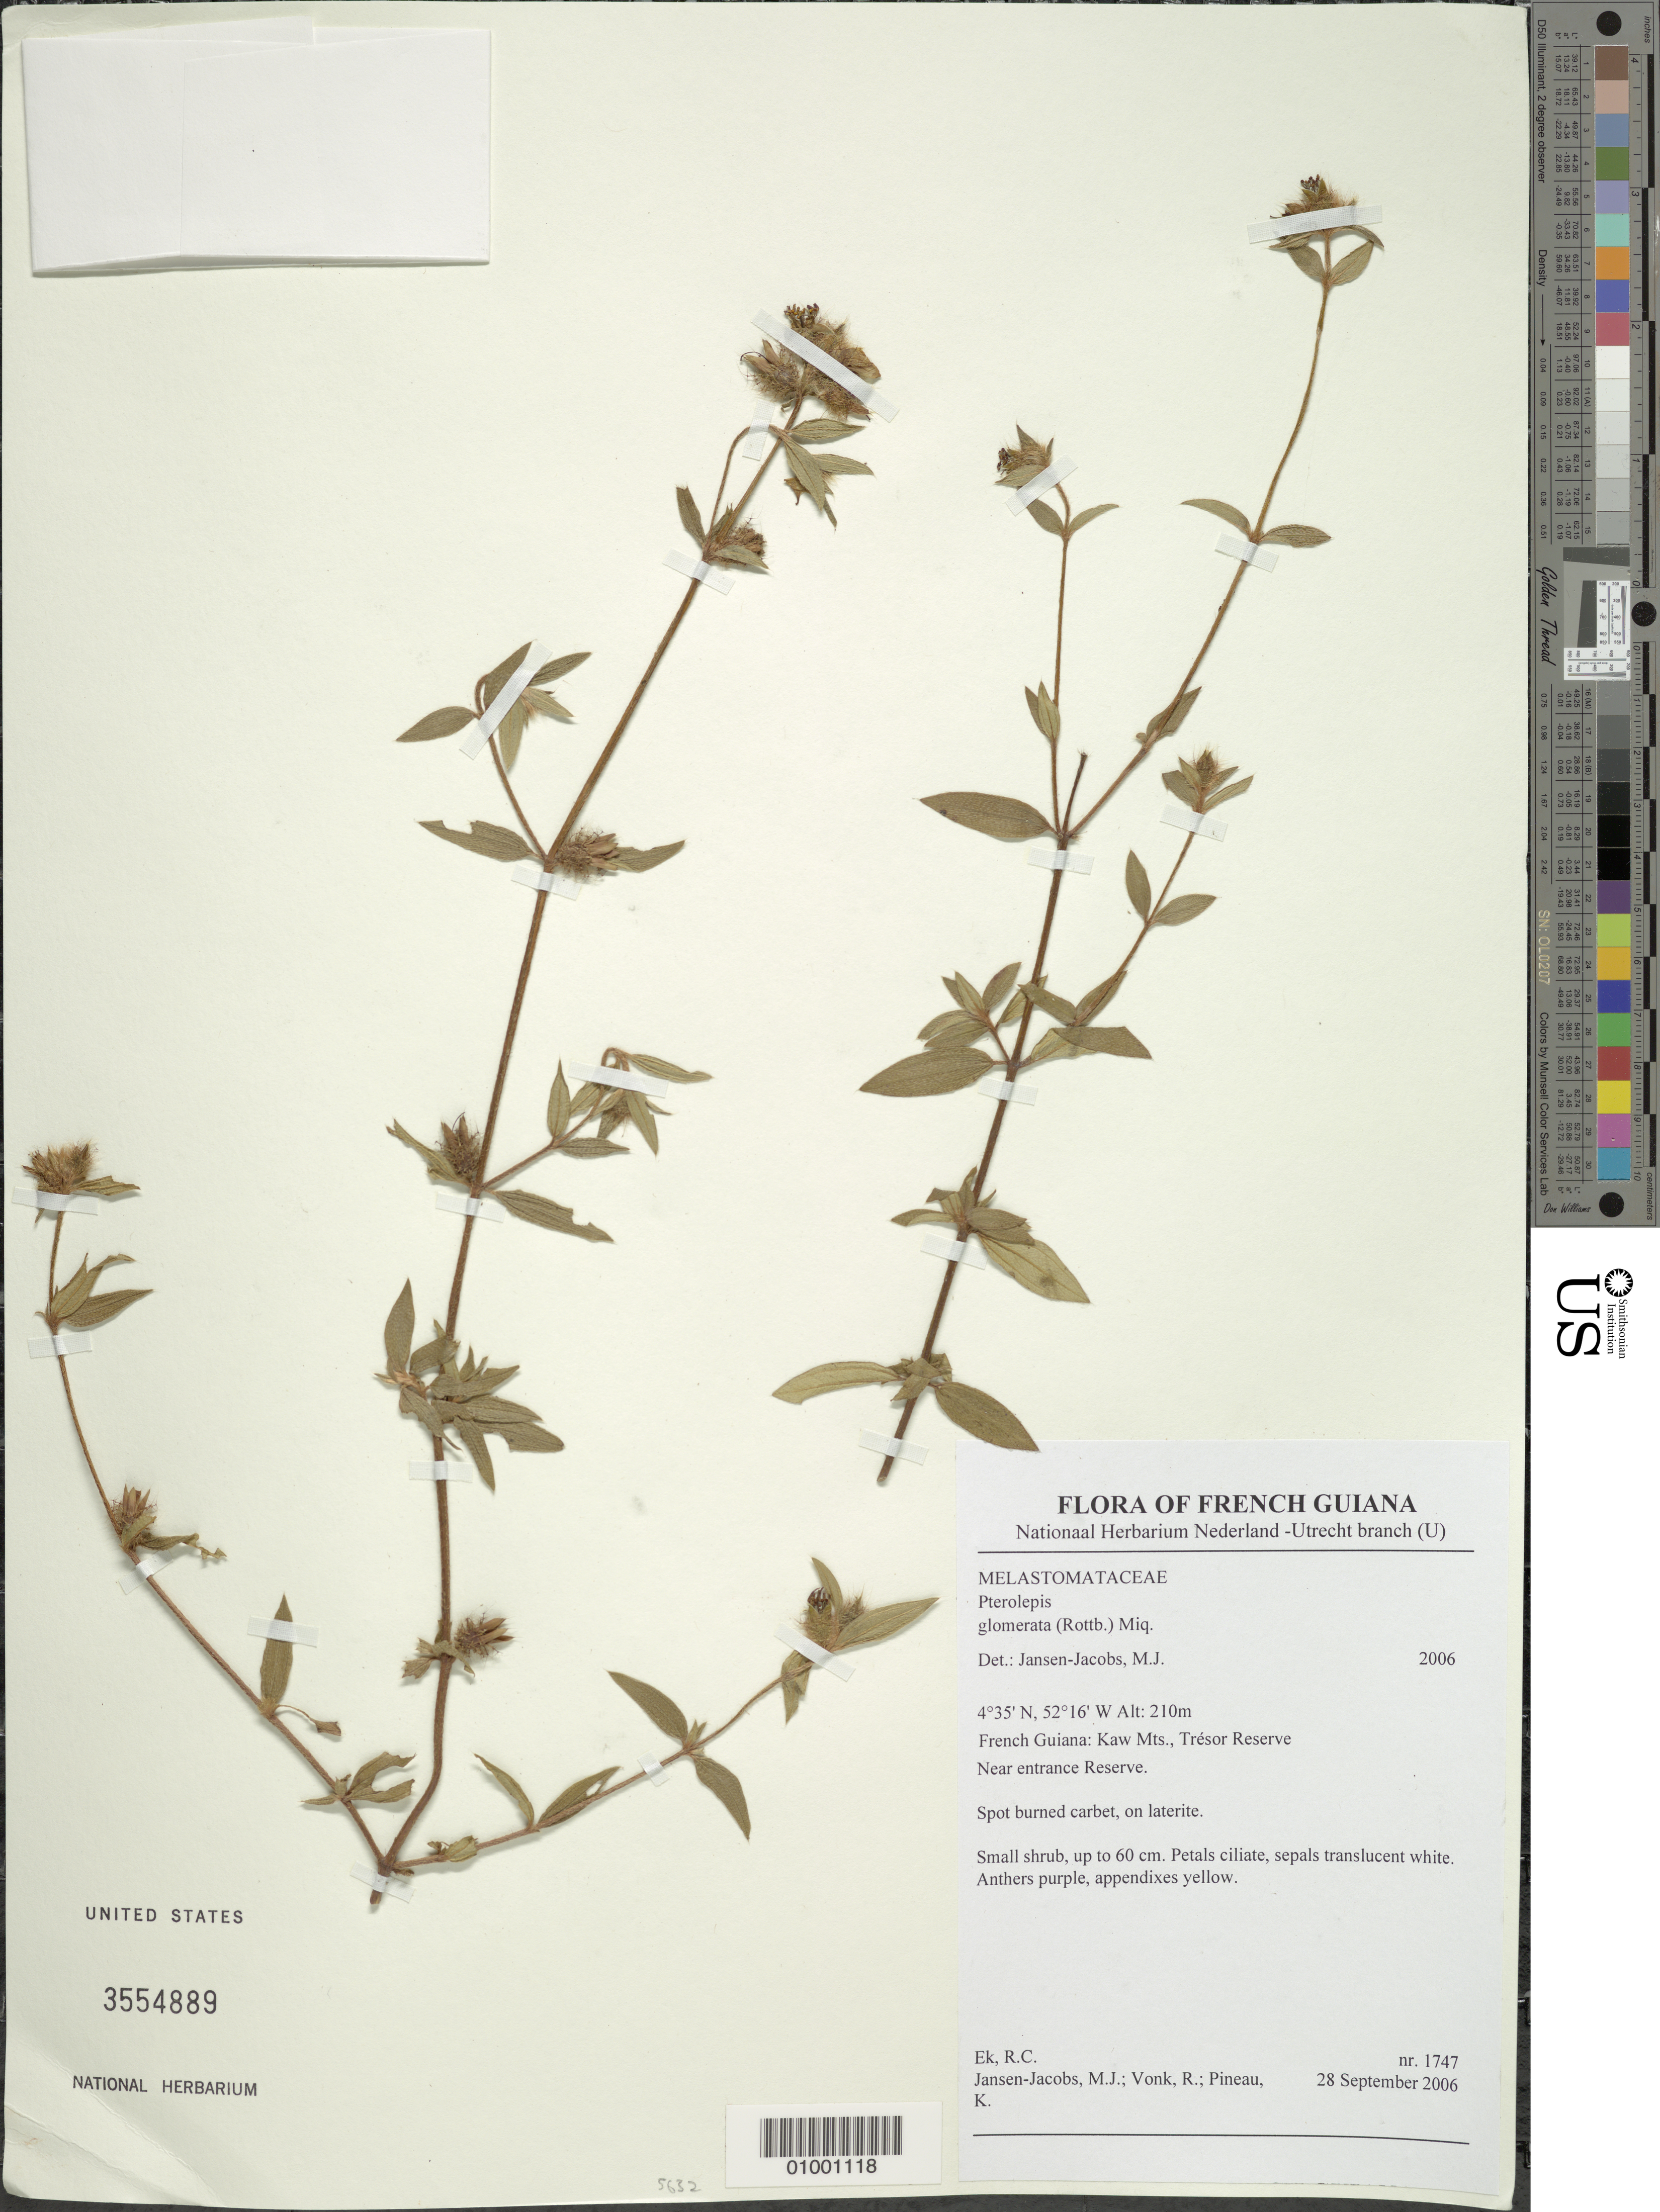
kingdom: Plantae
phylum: Tracheophyta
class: Magnoliopsida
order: Myrtales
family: Melastomataceae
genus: Pterolepis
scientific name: Pterolepis glomerata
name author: (Rottb.) Miq.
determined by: Jansen-Jacobs, M. J., (U), Nationaal Herbarium Nederland, Utrecht University branch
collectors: R. C. Ek, M. J. Jansen-Jacobs, R. Vonk & K. Pineau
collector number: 1747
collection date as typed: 28-Sep-06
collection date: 2006-09-28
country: French Guiana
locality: Kaw Mts., Trésor Reserve, near entrance of Reserve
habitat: Spot burned carbet, on laterite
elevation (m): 210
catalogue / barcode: US 3554889